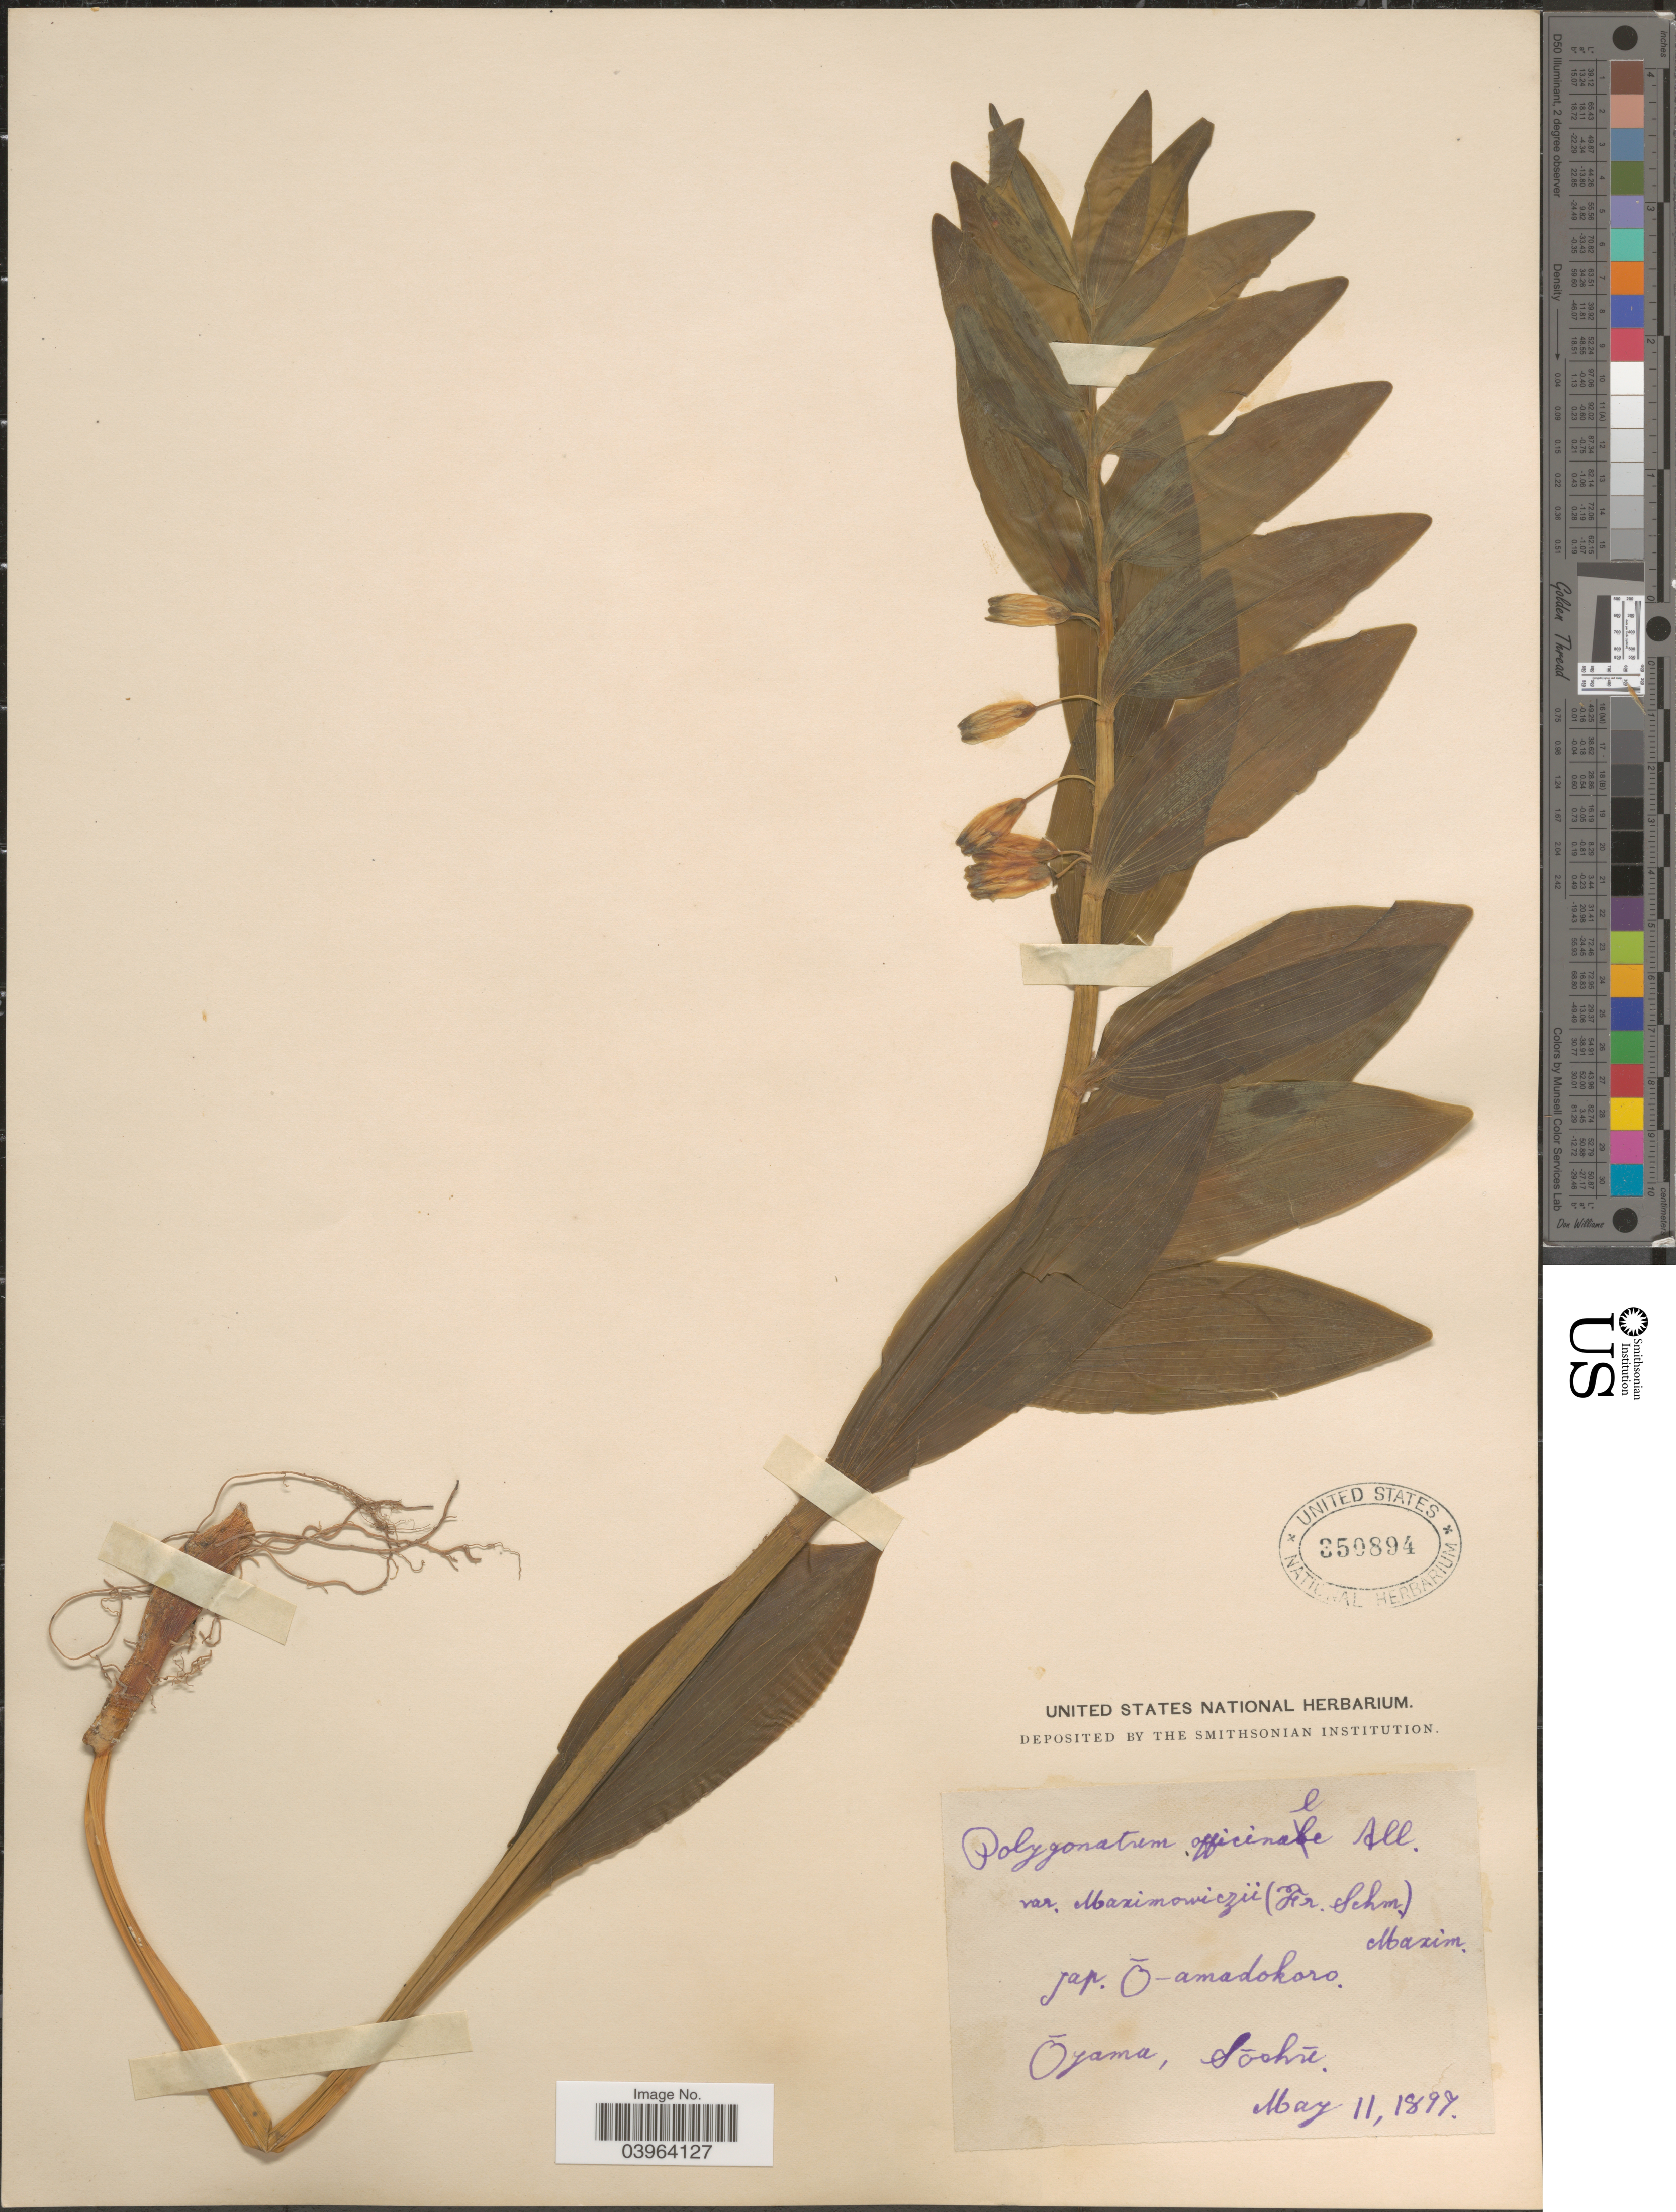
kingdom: Plantae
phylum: Tracheophyta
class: Liliopsida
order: Asparagales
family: Asparagaceae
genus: Polygonatum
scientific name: Polygonatum odoratum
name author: (Mill.) Druce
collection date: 1897-05-11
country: Japan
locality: Ōyama, Sōshū.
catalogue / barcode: US 350894